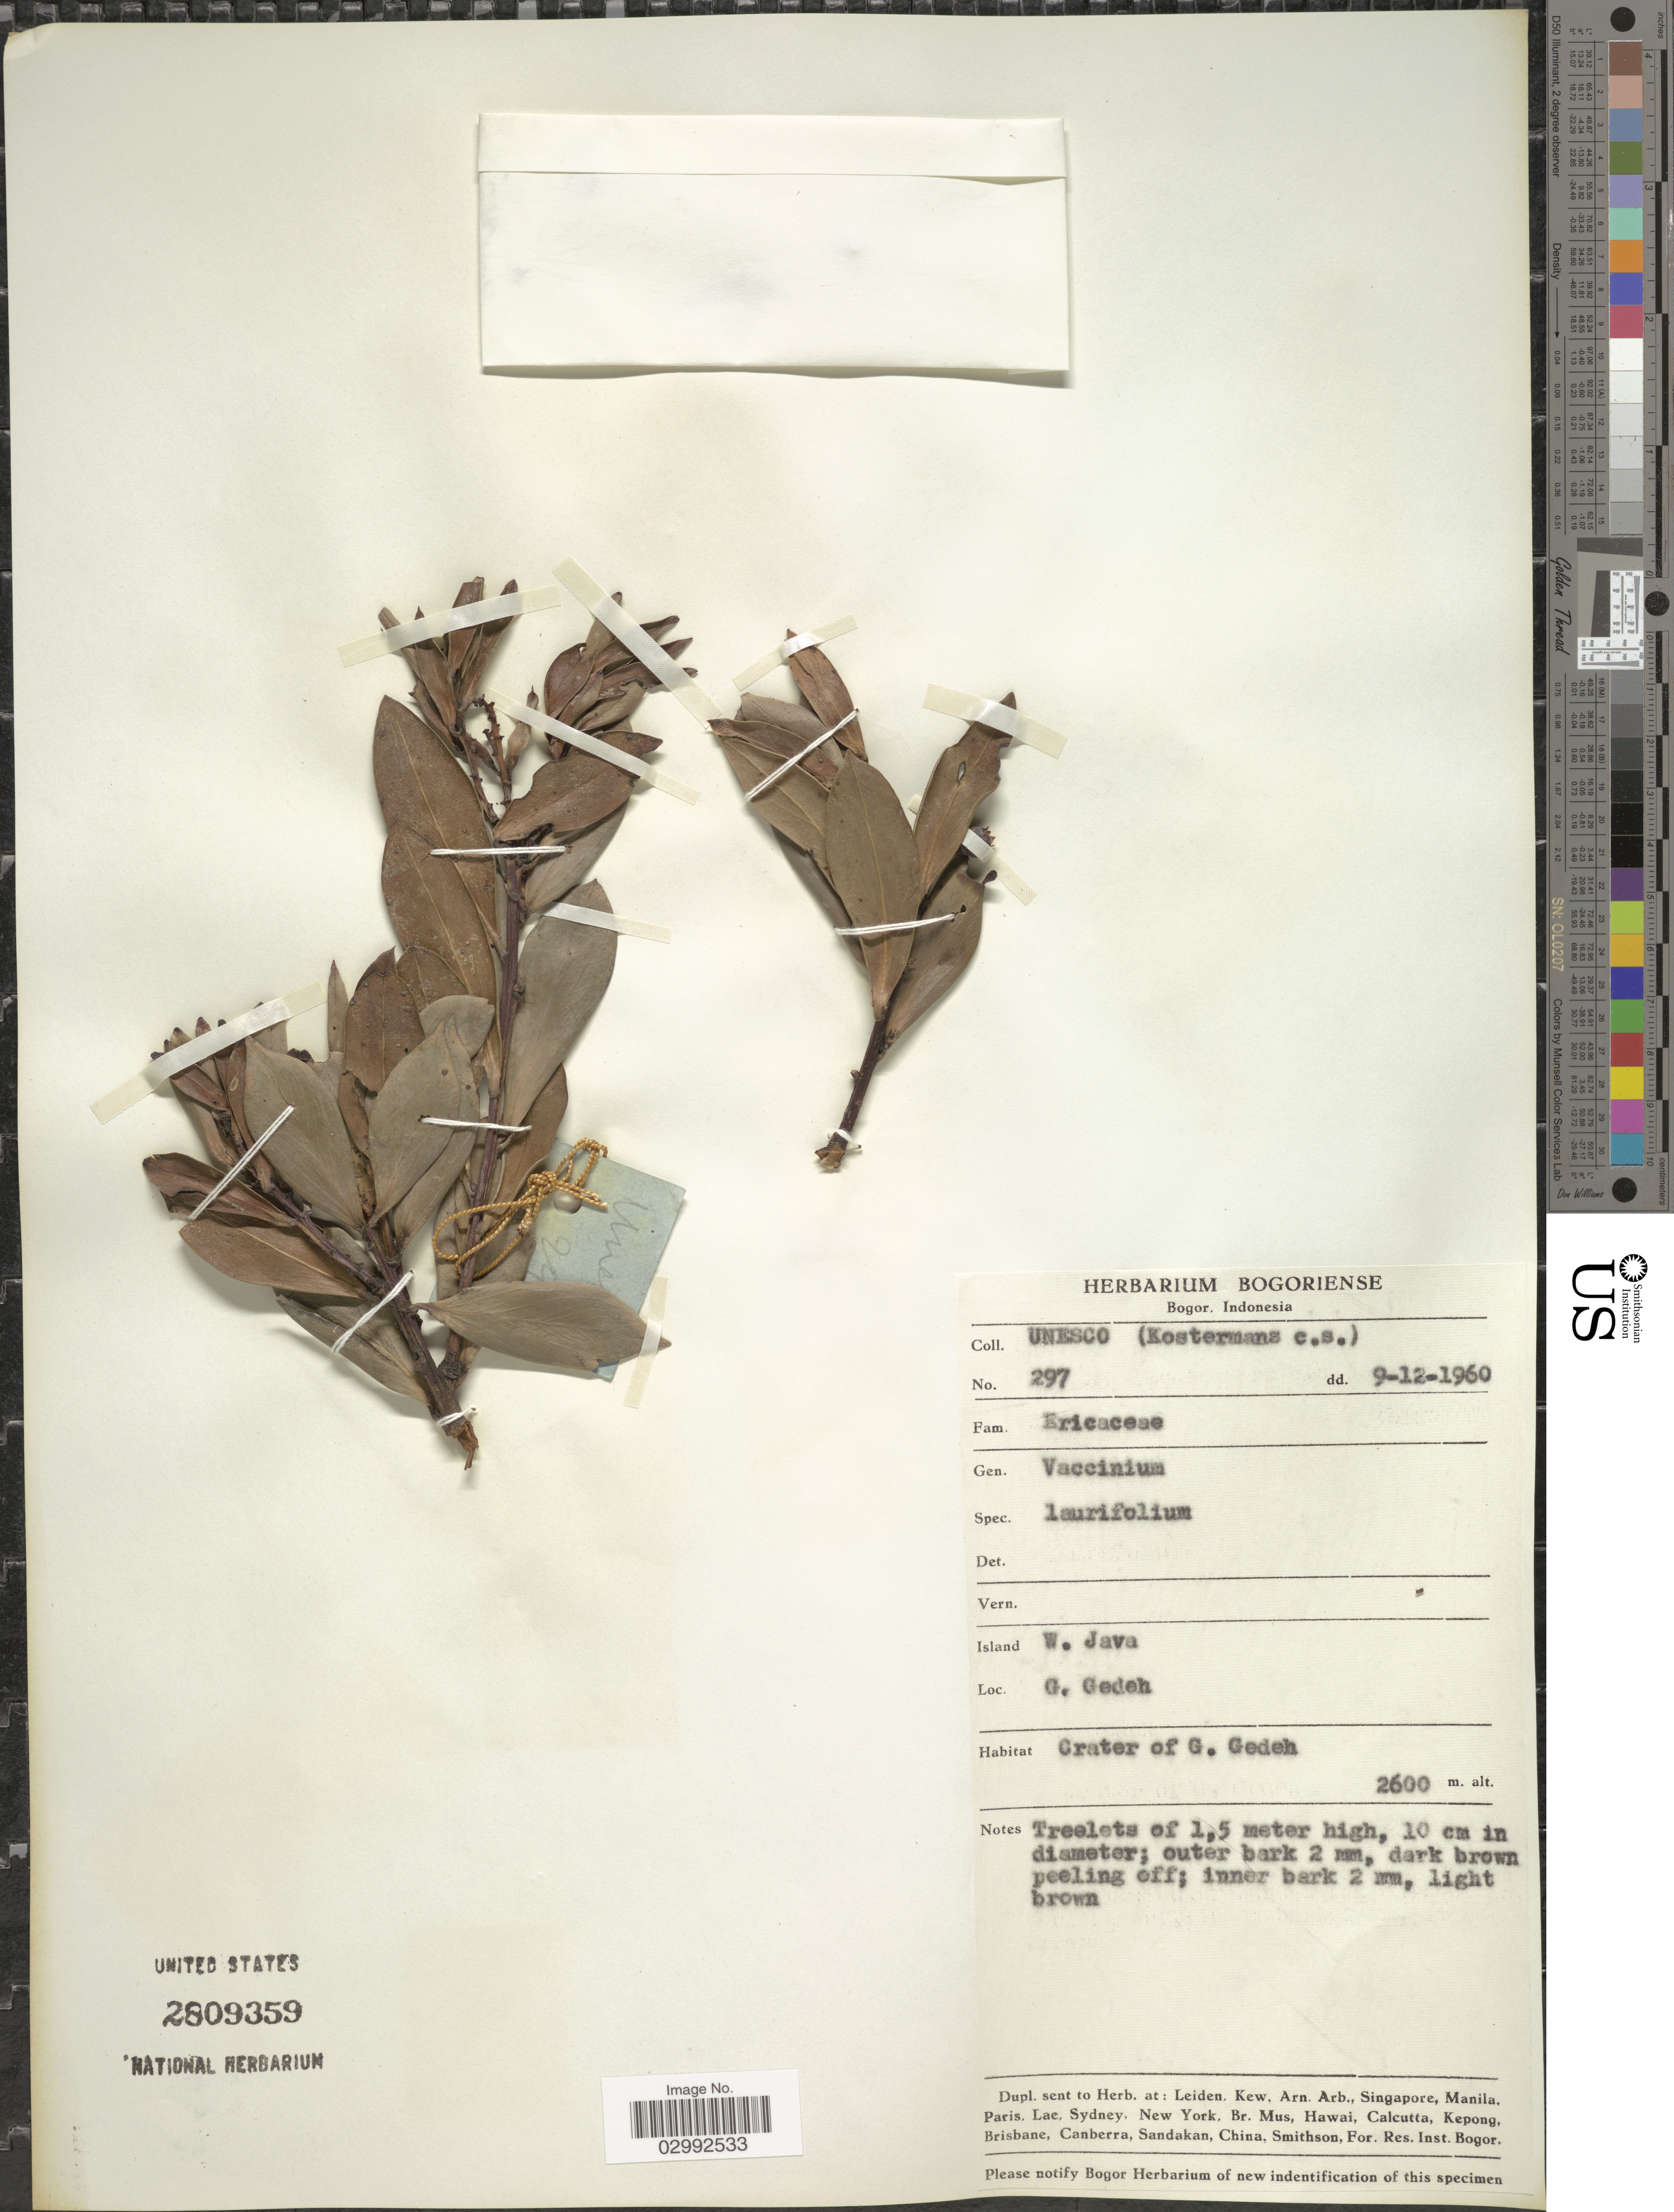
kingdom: Plantae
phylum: Tracheophyta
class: Magnoliopsida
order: Ericales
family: Ericaceae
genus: Vaccinium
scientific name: Vaccinium laurifolium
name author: (Blume) Miq.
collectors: UNESCO & Kostermanz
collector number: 297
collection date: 1960-12-09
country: Indonesia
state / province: Java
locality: W. Java, G. Gedeh, Crater of G. Gedeh.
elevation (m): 2600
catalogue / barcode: US 2809359